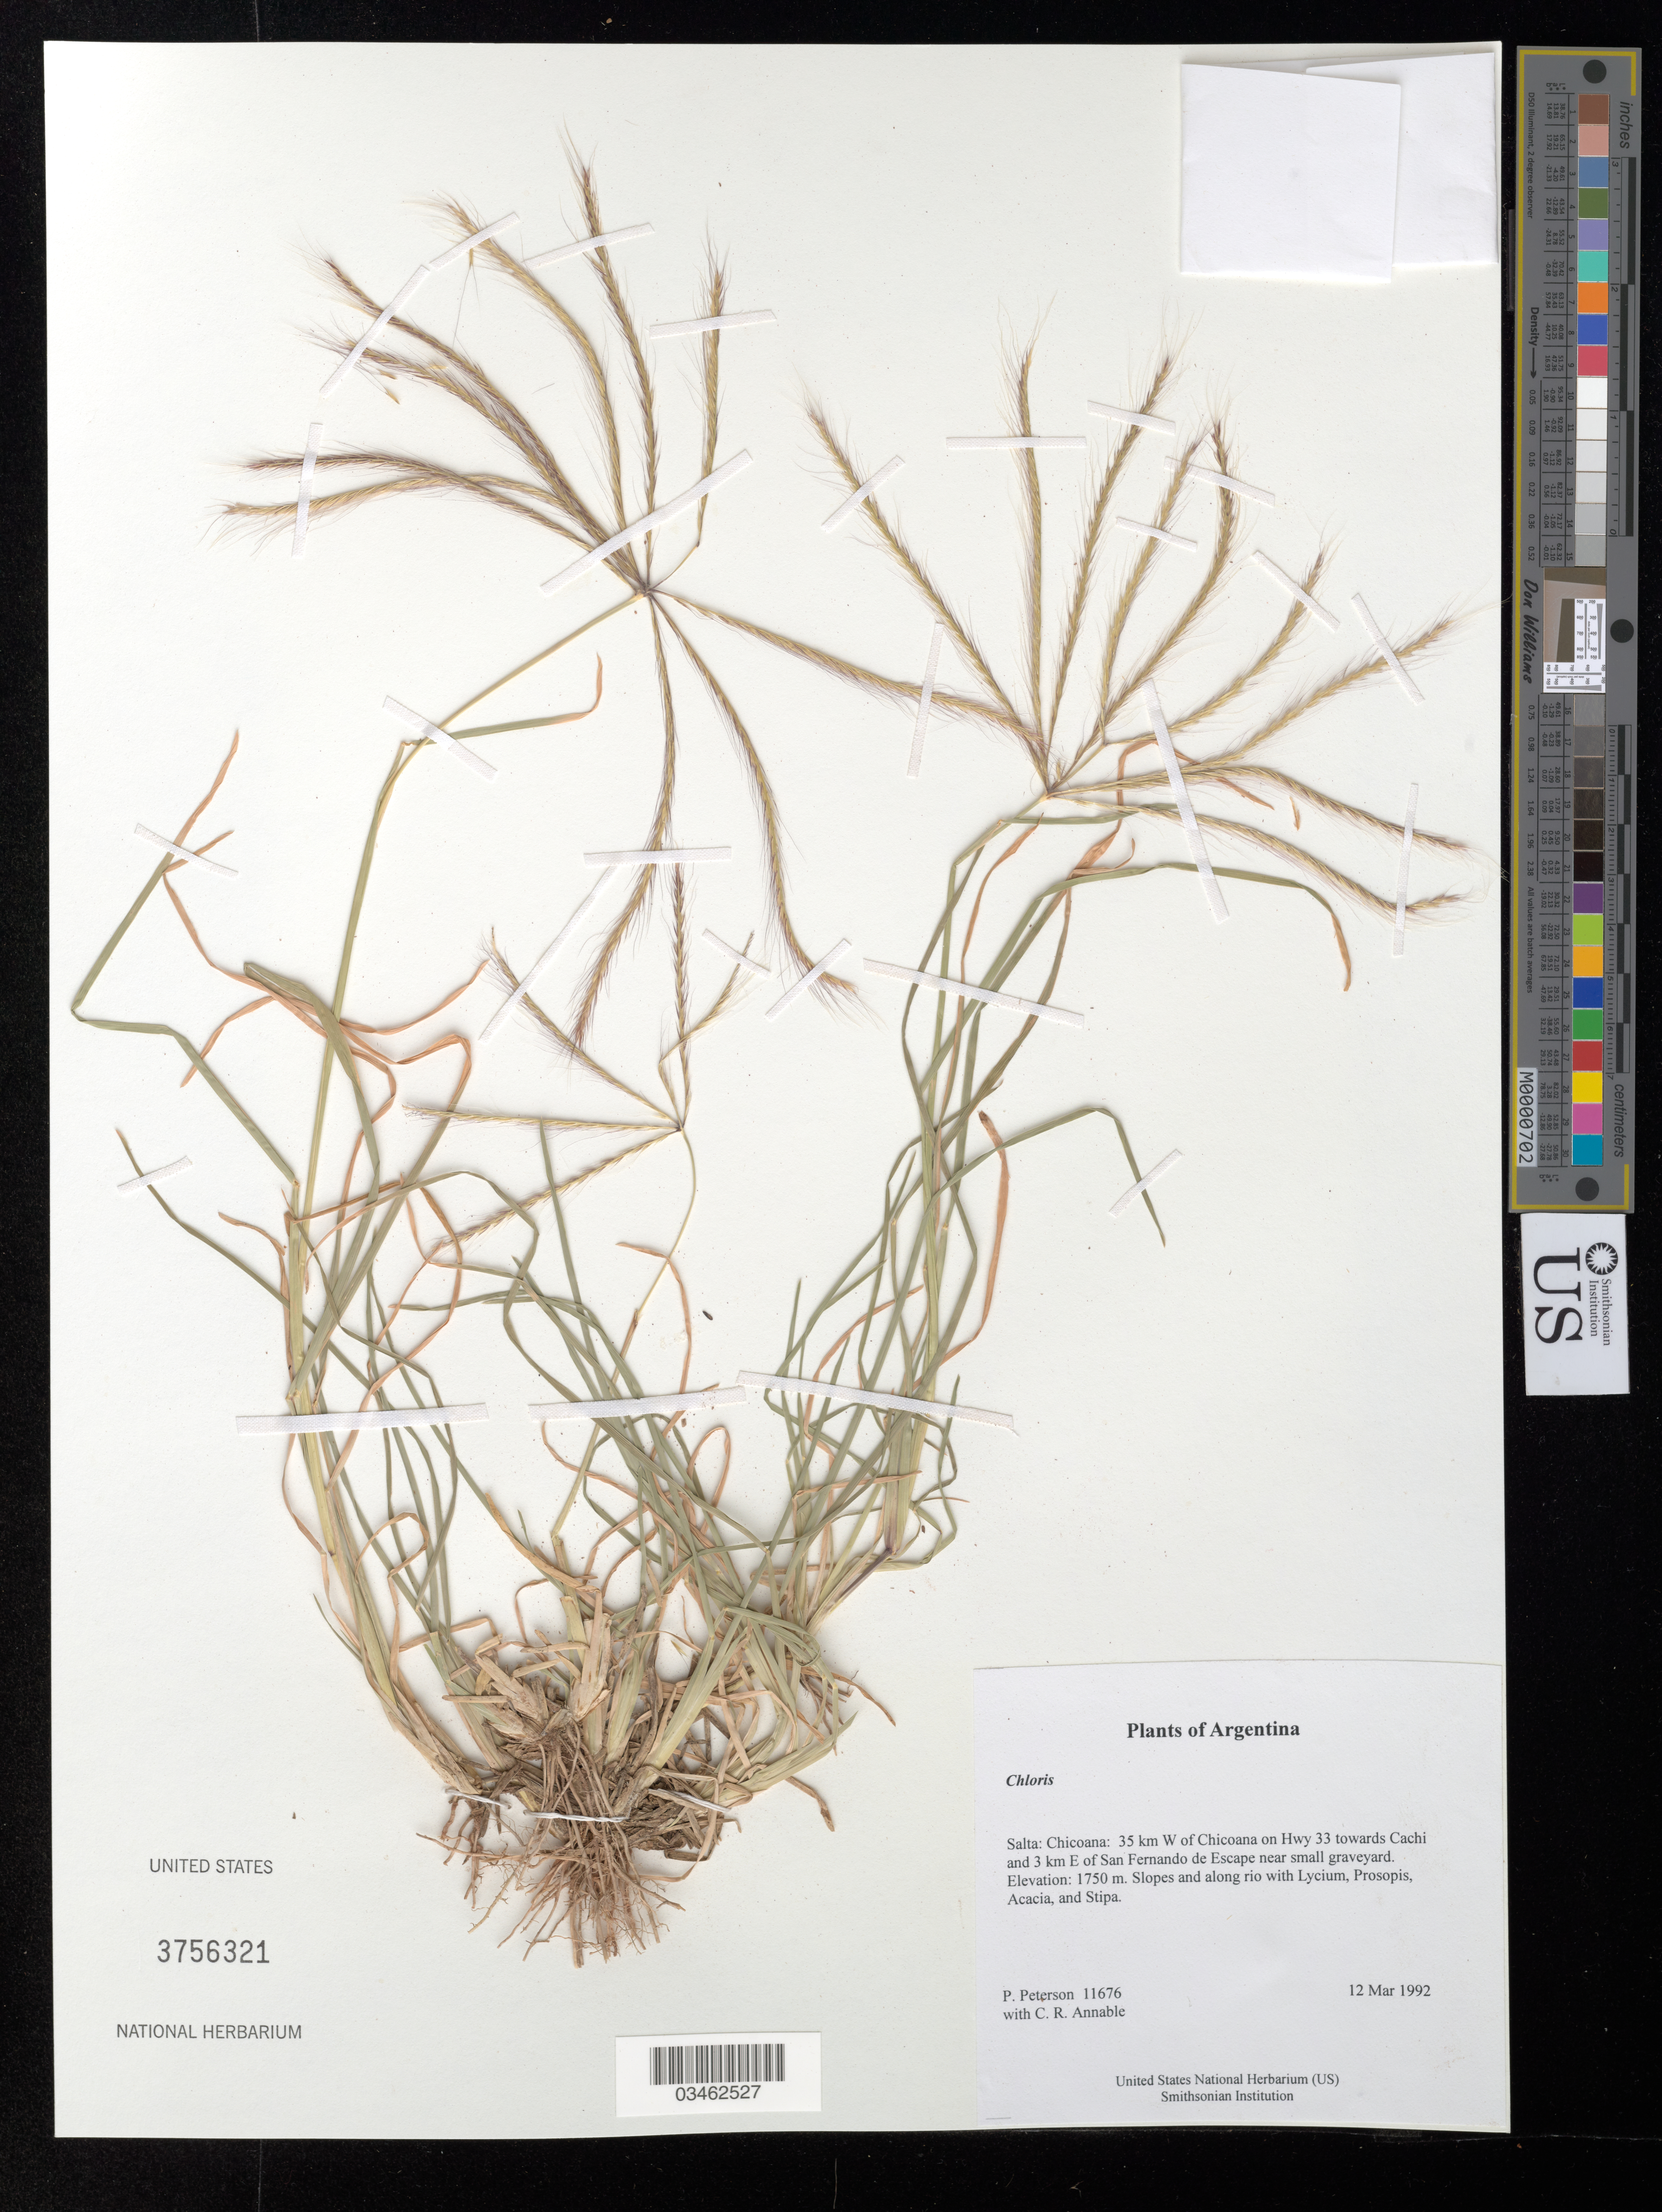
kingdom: Plantae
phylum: Tracheophyta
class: Liliopsida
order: Poales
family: Poaceae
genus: Chloris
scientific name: Chloris sp.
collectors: P. M. Peterson & C. R. Annable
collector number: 11676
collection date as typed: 12 Mar 1992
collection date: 1992-03-12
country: Argentina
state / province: Salta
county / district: Chicoana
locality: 35 km W of Chicoana on Hwy 33 towards Cachi and 3 km E of San Fernando de Escape near small graveyard.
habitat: Slopes and along rio with Lycium, Prosopis, Acacia, and Stipa.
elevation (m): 1750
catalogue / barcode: US 3756321